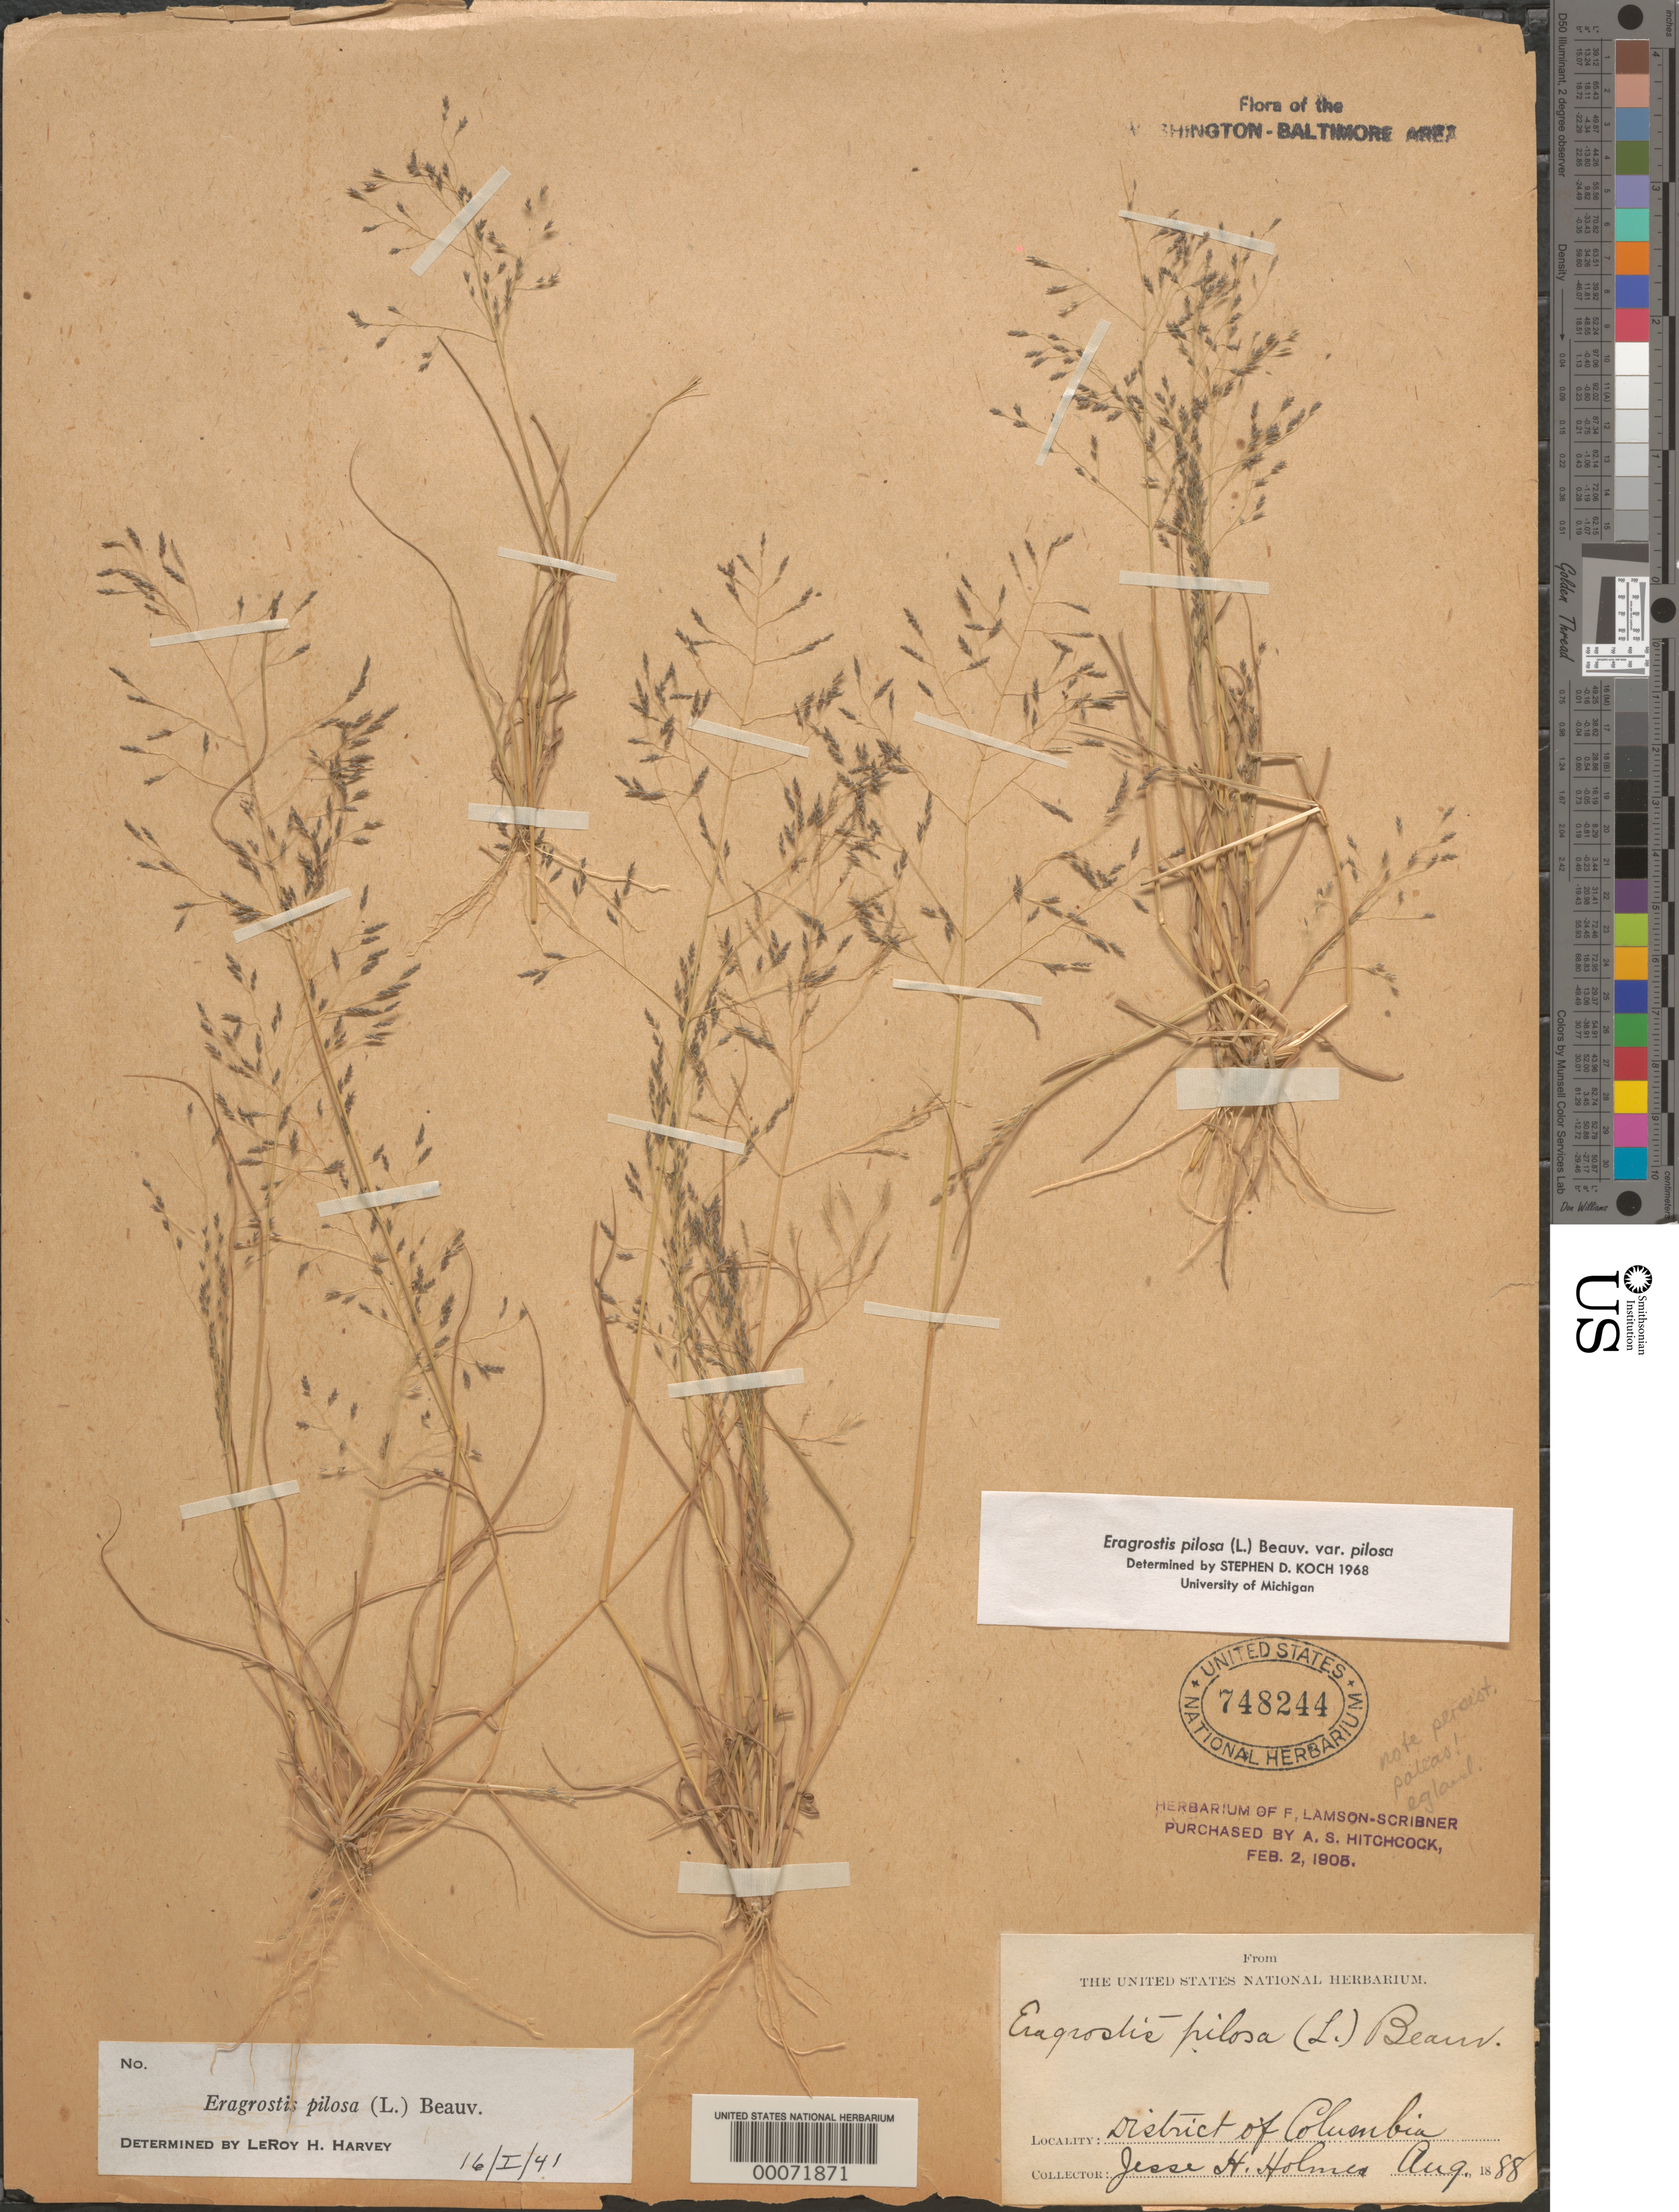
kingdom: Plantae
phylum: Tracheophyta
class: Liliopsida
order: Poales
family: Poaceae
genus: Eragrostis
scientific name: Eragrostis pilosa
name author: (L.) P. Beauv.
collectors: J. Holmes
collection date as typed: Aug 1888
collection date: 1888-08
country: United States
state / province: District of Columbia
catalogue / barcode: US 748244